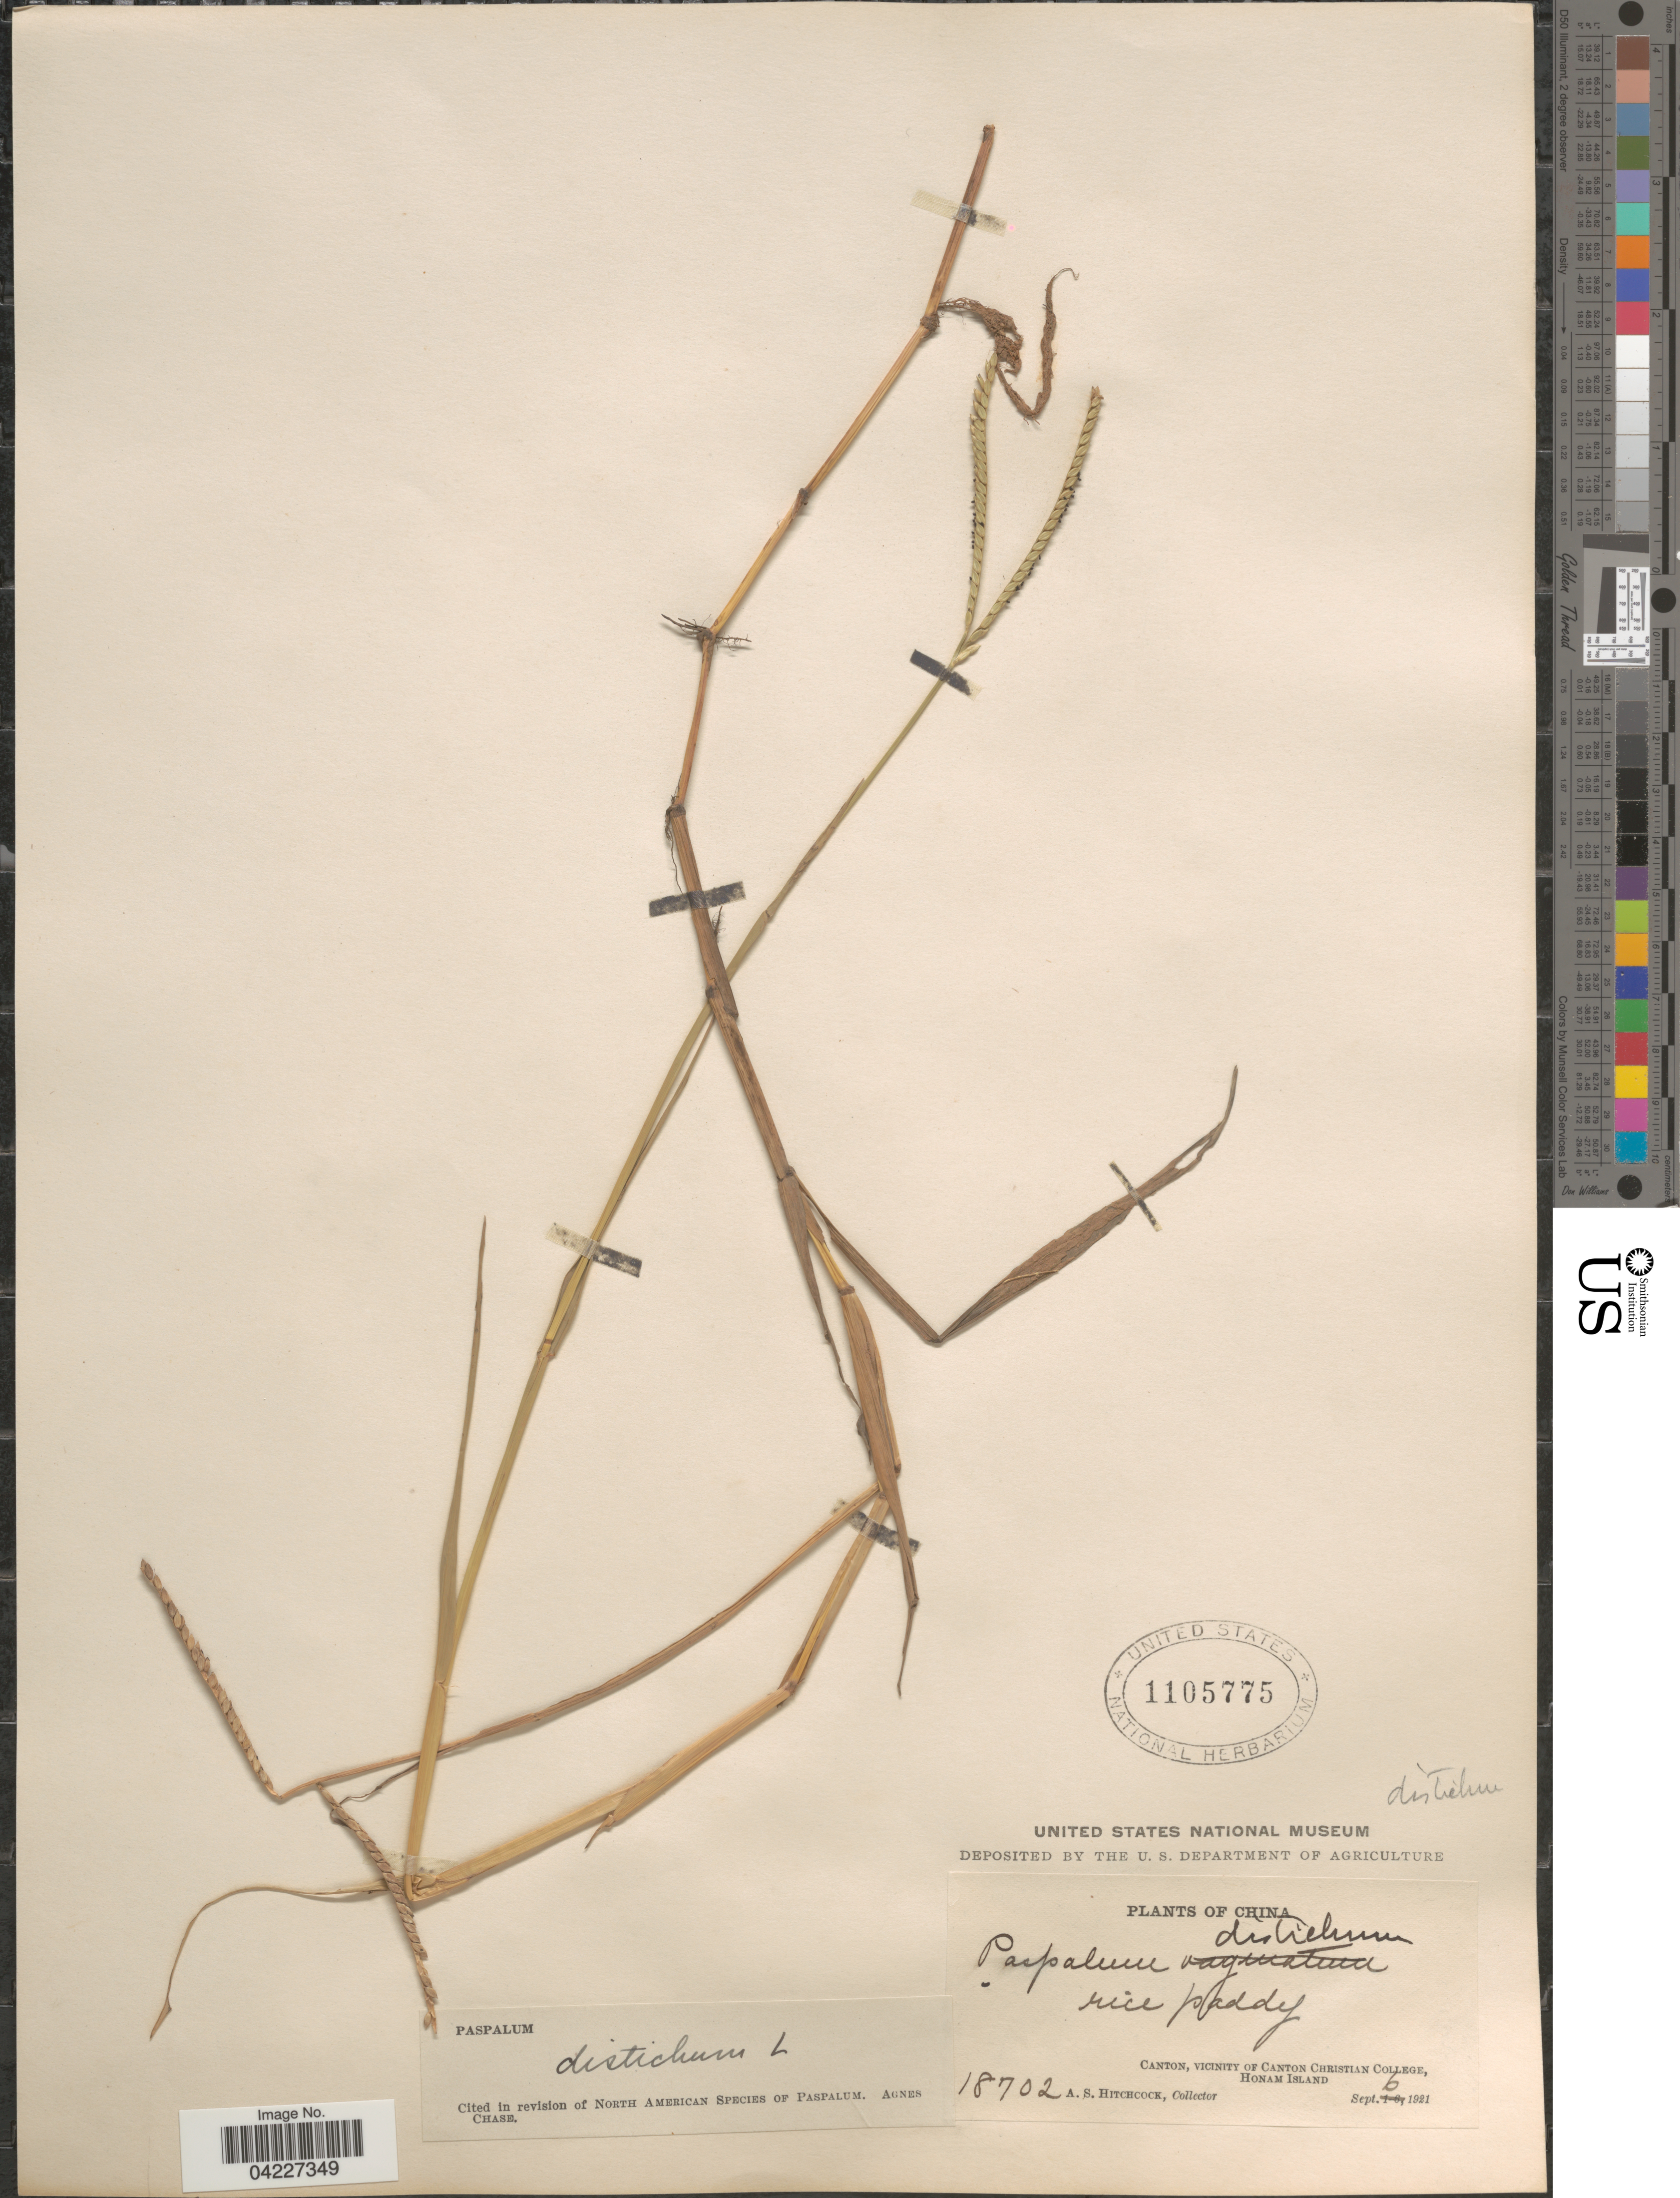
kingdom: Plantae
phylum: Tracheophyta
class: Liliopsida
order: Poales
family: Poaceae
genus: Paspalum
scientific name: Paspalum paspalodes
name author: (Michx.) Scribn.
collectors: A. S. Hitchcock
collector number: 18702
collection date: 1921-09-06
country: China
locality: Rice paddy. Canton, Vicinity Of Canton Christian College, Honam Island.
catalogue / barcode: US 1105775